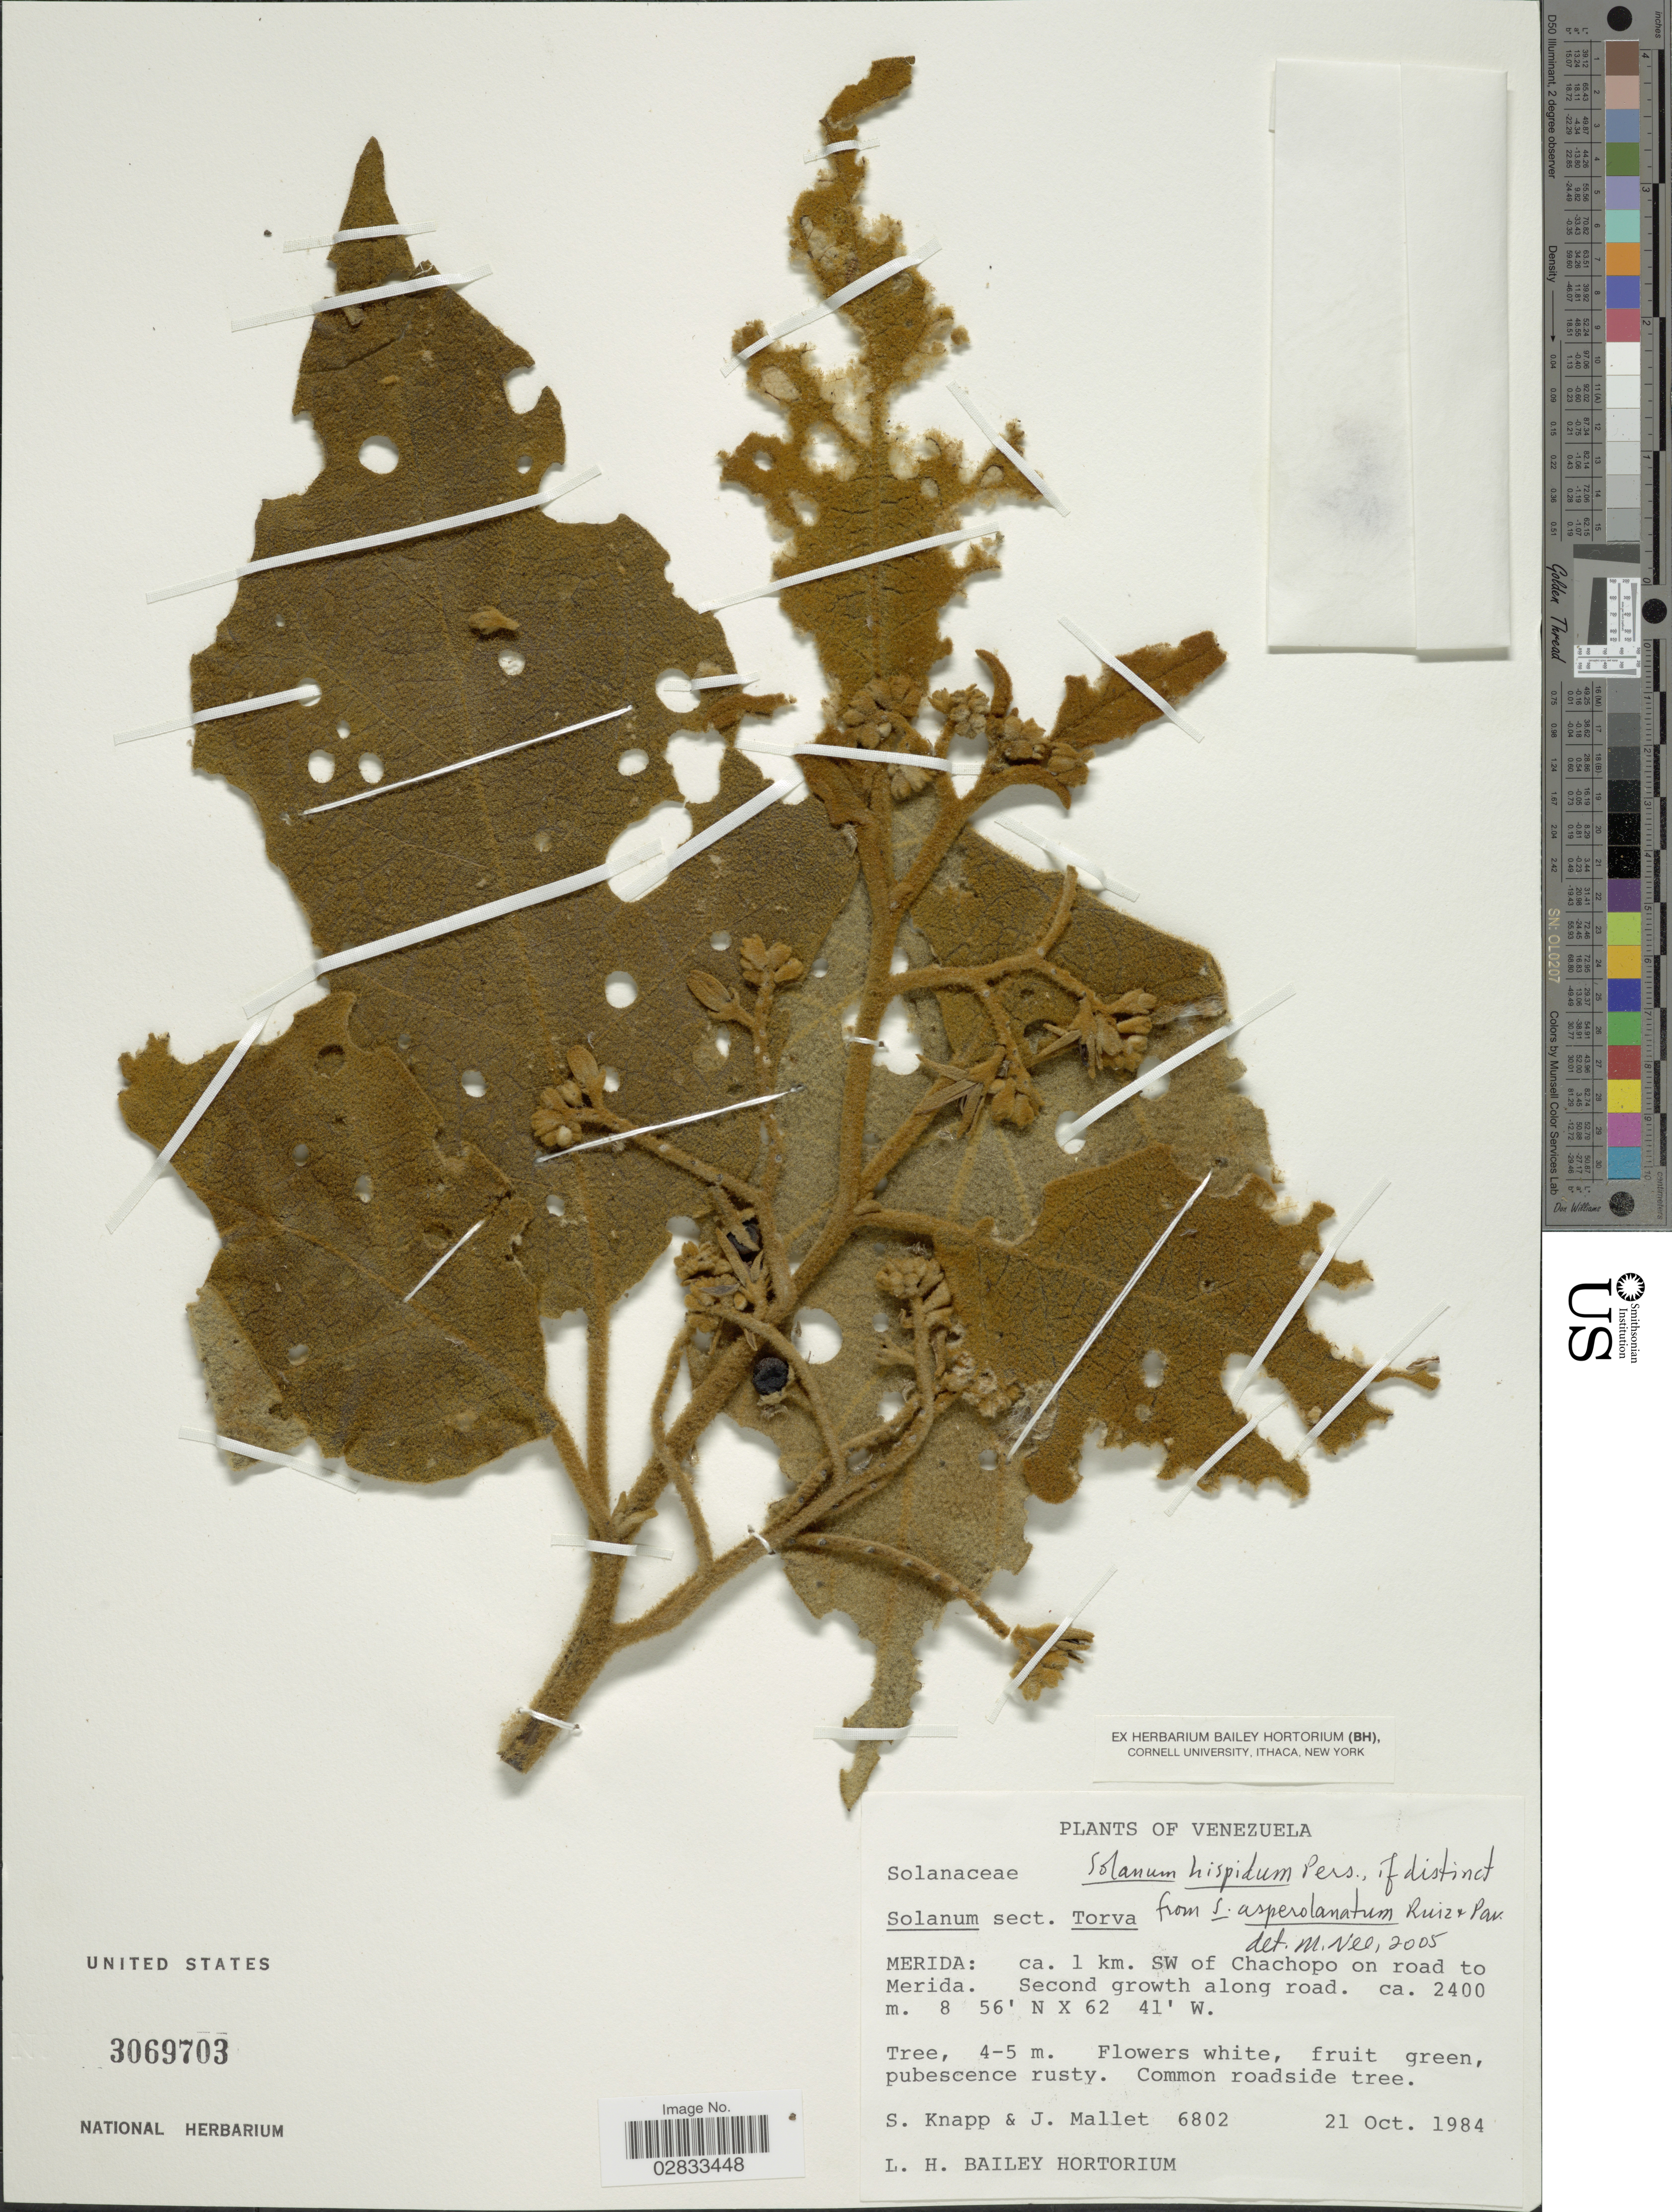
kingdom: Plantae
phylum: Tracheophyta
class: Magnoliopsida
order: Solanales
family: Solanaceae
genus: Solanum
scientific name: Solanum hispidum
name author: Pers.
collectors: S. Knapp & J. Mallet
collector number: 6802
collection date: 1984-10-21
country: Venezuela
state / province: Mérida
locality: Ca. 1 km. Sw of Chachopo on road to Merida.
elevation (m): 2400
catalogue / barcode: US 3069703